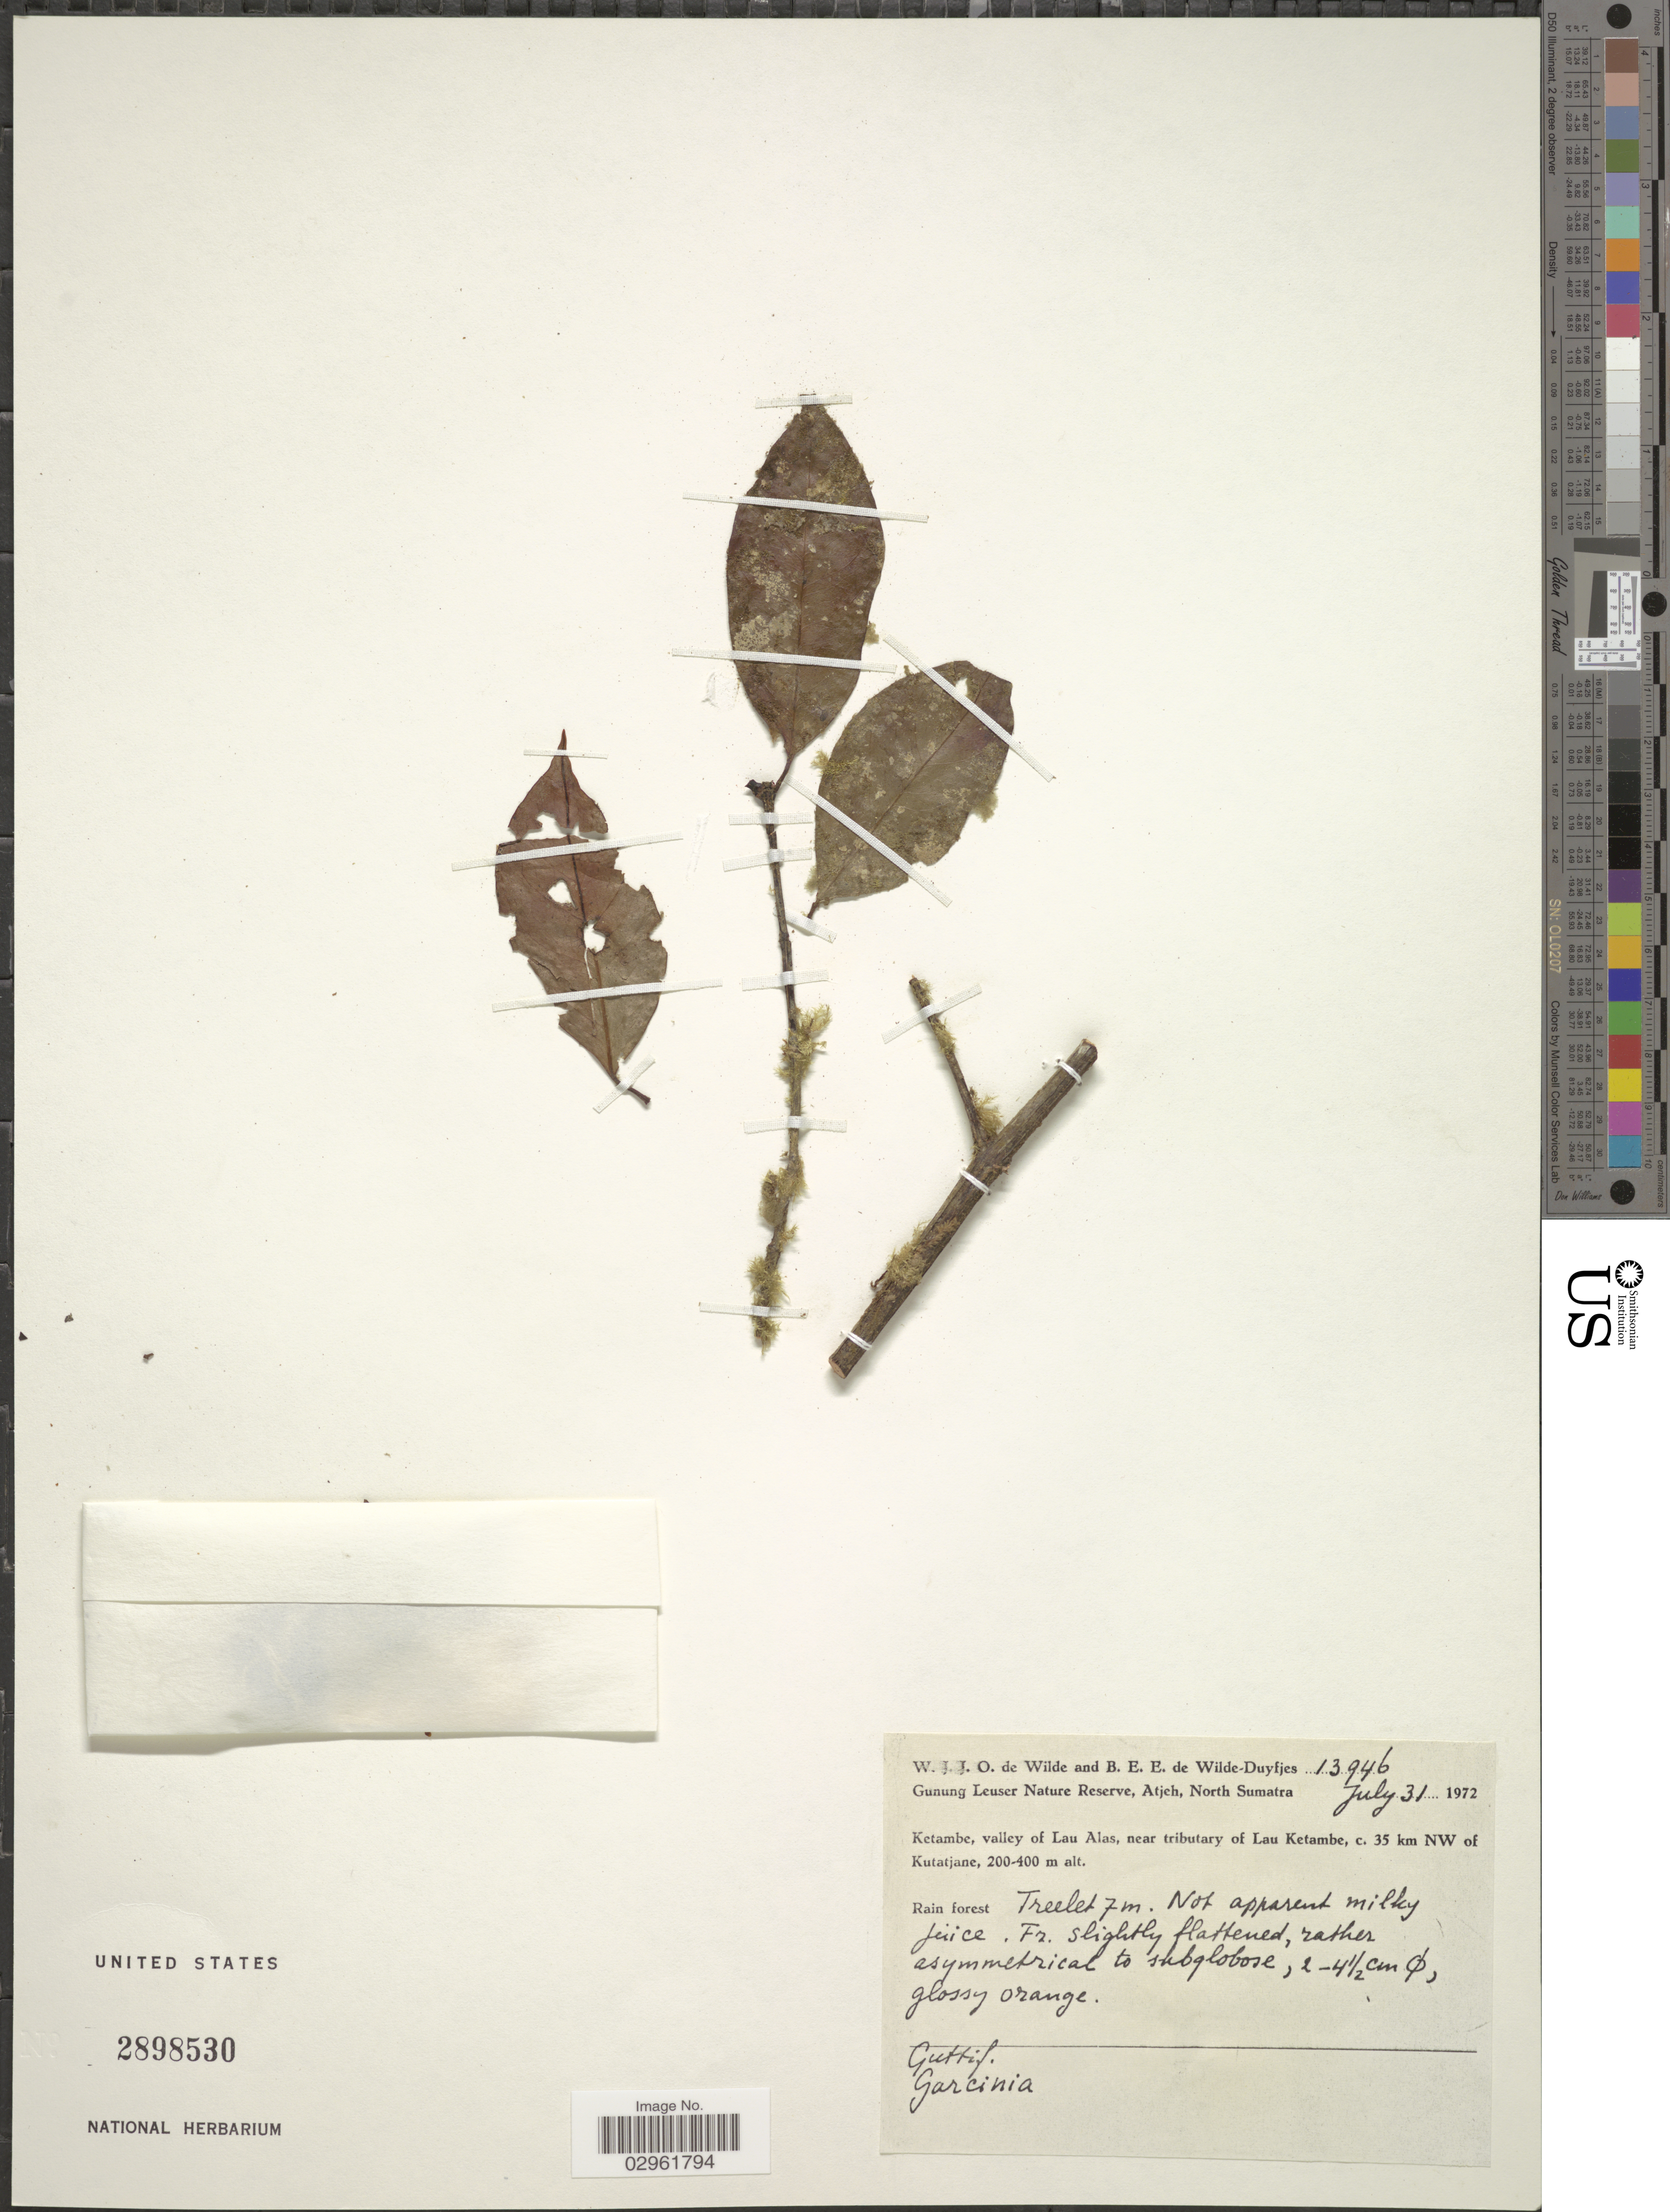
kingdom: Plantae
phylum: Tracheophyta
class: Magnoliopsida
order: Malpighiales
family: Clusiaceae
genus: Garcinia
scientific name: Garcinia sp.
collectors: W. J. de Wilde & B. E. de Wilde-Duyfjes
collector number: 13946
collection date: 1972-07-31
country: Indonesia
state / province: Sumatra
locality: Gunung Leuser Nature Reserve, Atjeh, North Sumatra, Ketambe, Ketambe, valley of Lau Alas, near tributary of Lau Ketambe, c. 35 km NW of Kutatjane.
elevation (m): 200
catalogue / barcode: US 2898530